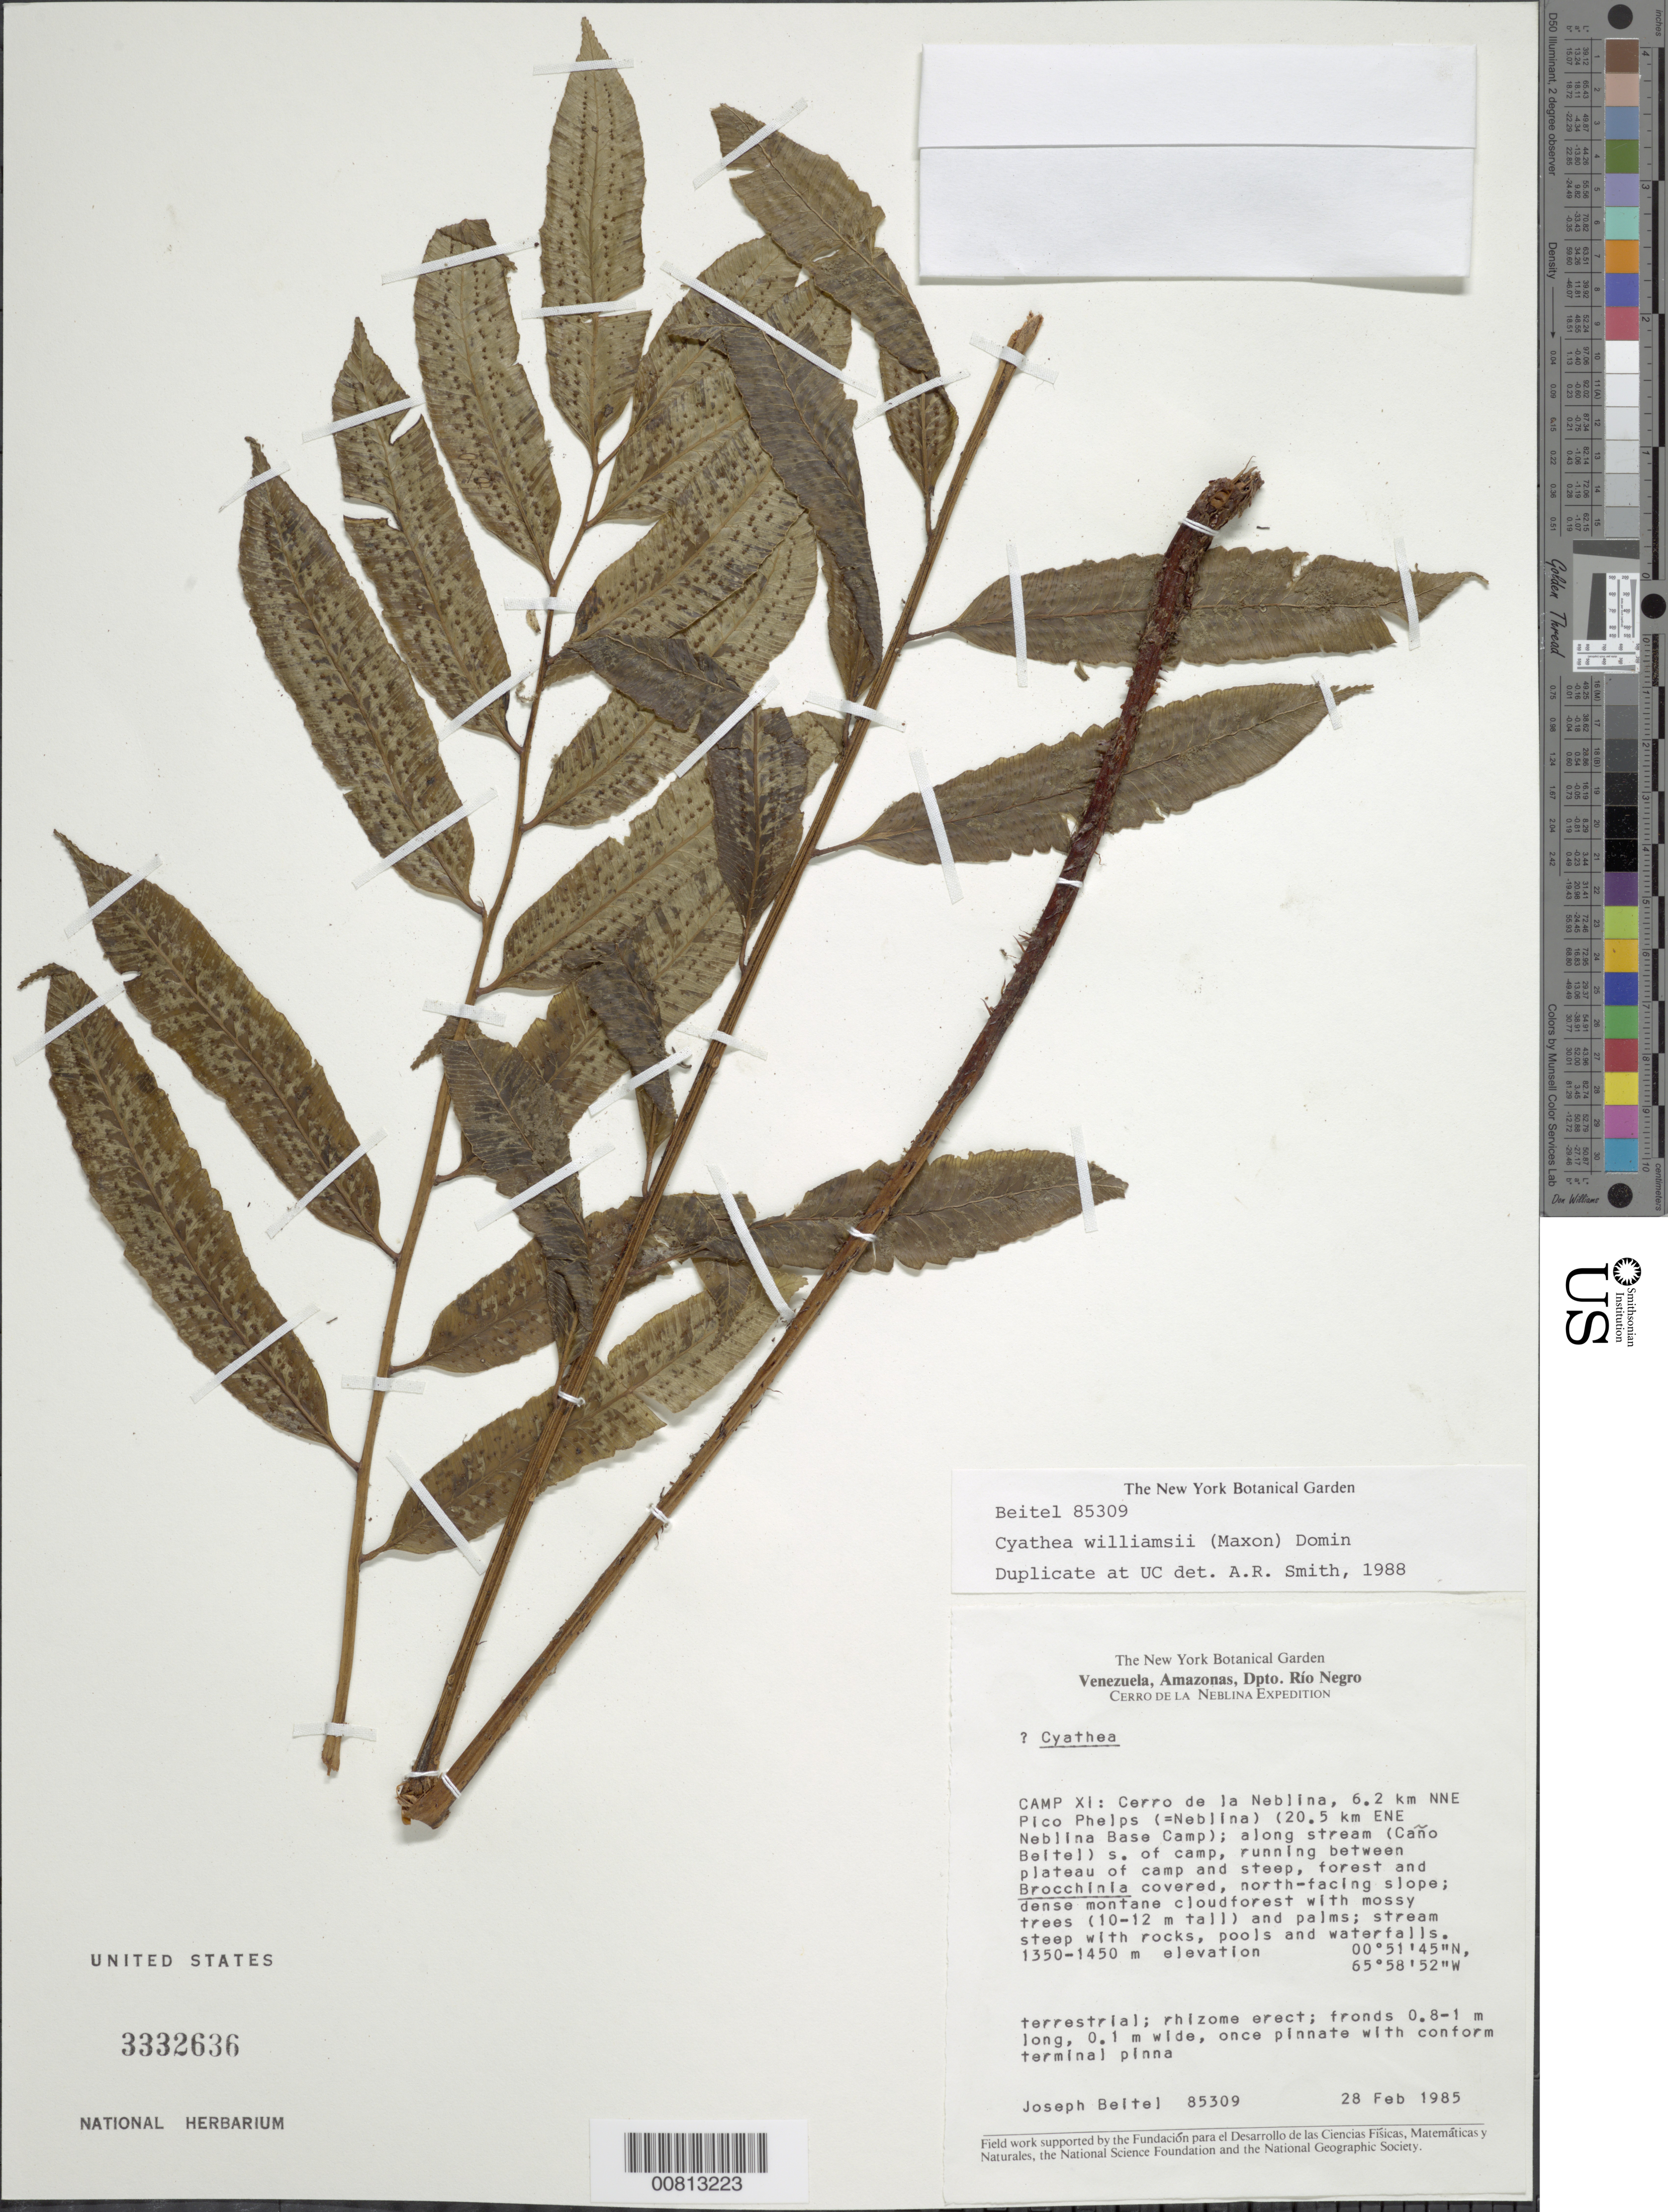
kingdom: Plantae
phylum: Tracheophyta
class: Polypodiopsida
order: Cyatheales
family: Cyatheaceae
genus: Cyathea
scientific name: Cyathea williamsii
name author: (Maxon) Domin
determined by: Smith, Alan R., (UC)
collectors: J. M. Beitel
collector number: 85309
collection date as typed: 28-Feb-85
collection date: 1985-02-28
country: Venezuela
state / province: Amazonas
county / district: Río Negro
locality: Cerro de la Neblina, Camp XI, 6.2 km NNE Pico Phelps (= Neblina) (20.5 km ENE Neblina Base Camp), along stream (Caño Beiltel) S of camp, running between plateau of camp and steep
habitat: Dense montane cloud forest with mossy trees (10-12 m tall), on relatively dry, mossy rock surfaces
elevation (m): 1350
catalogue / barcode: US 3332636